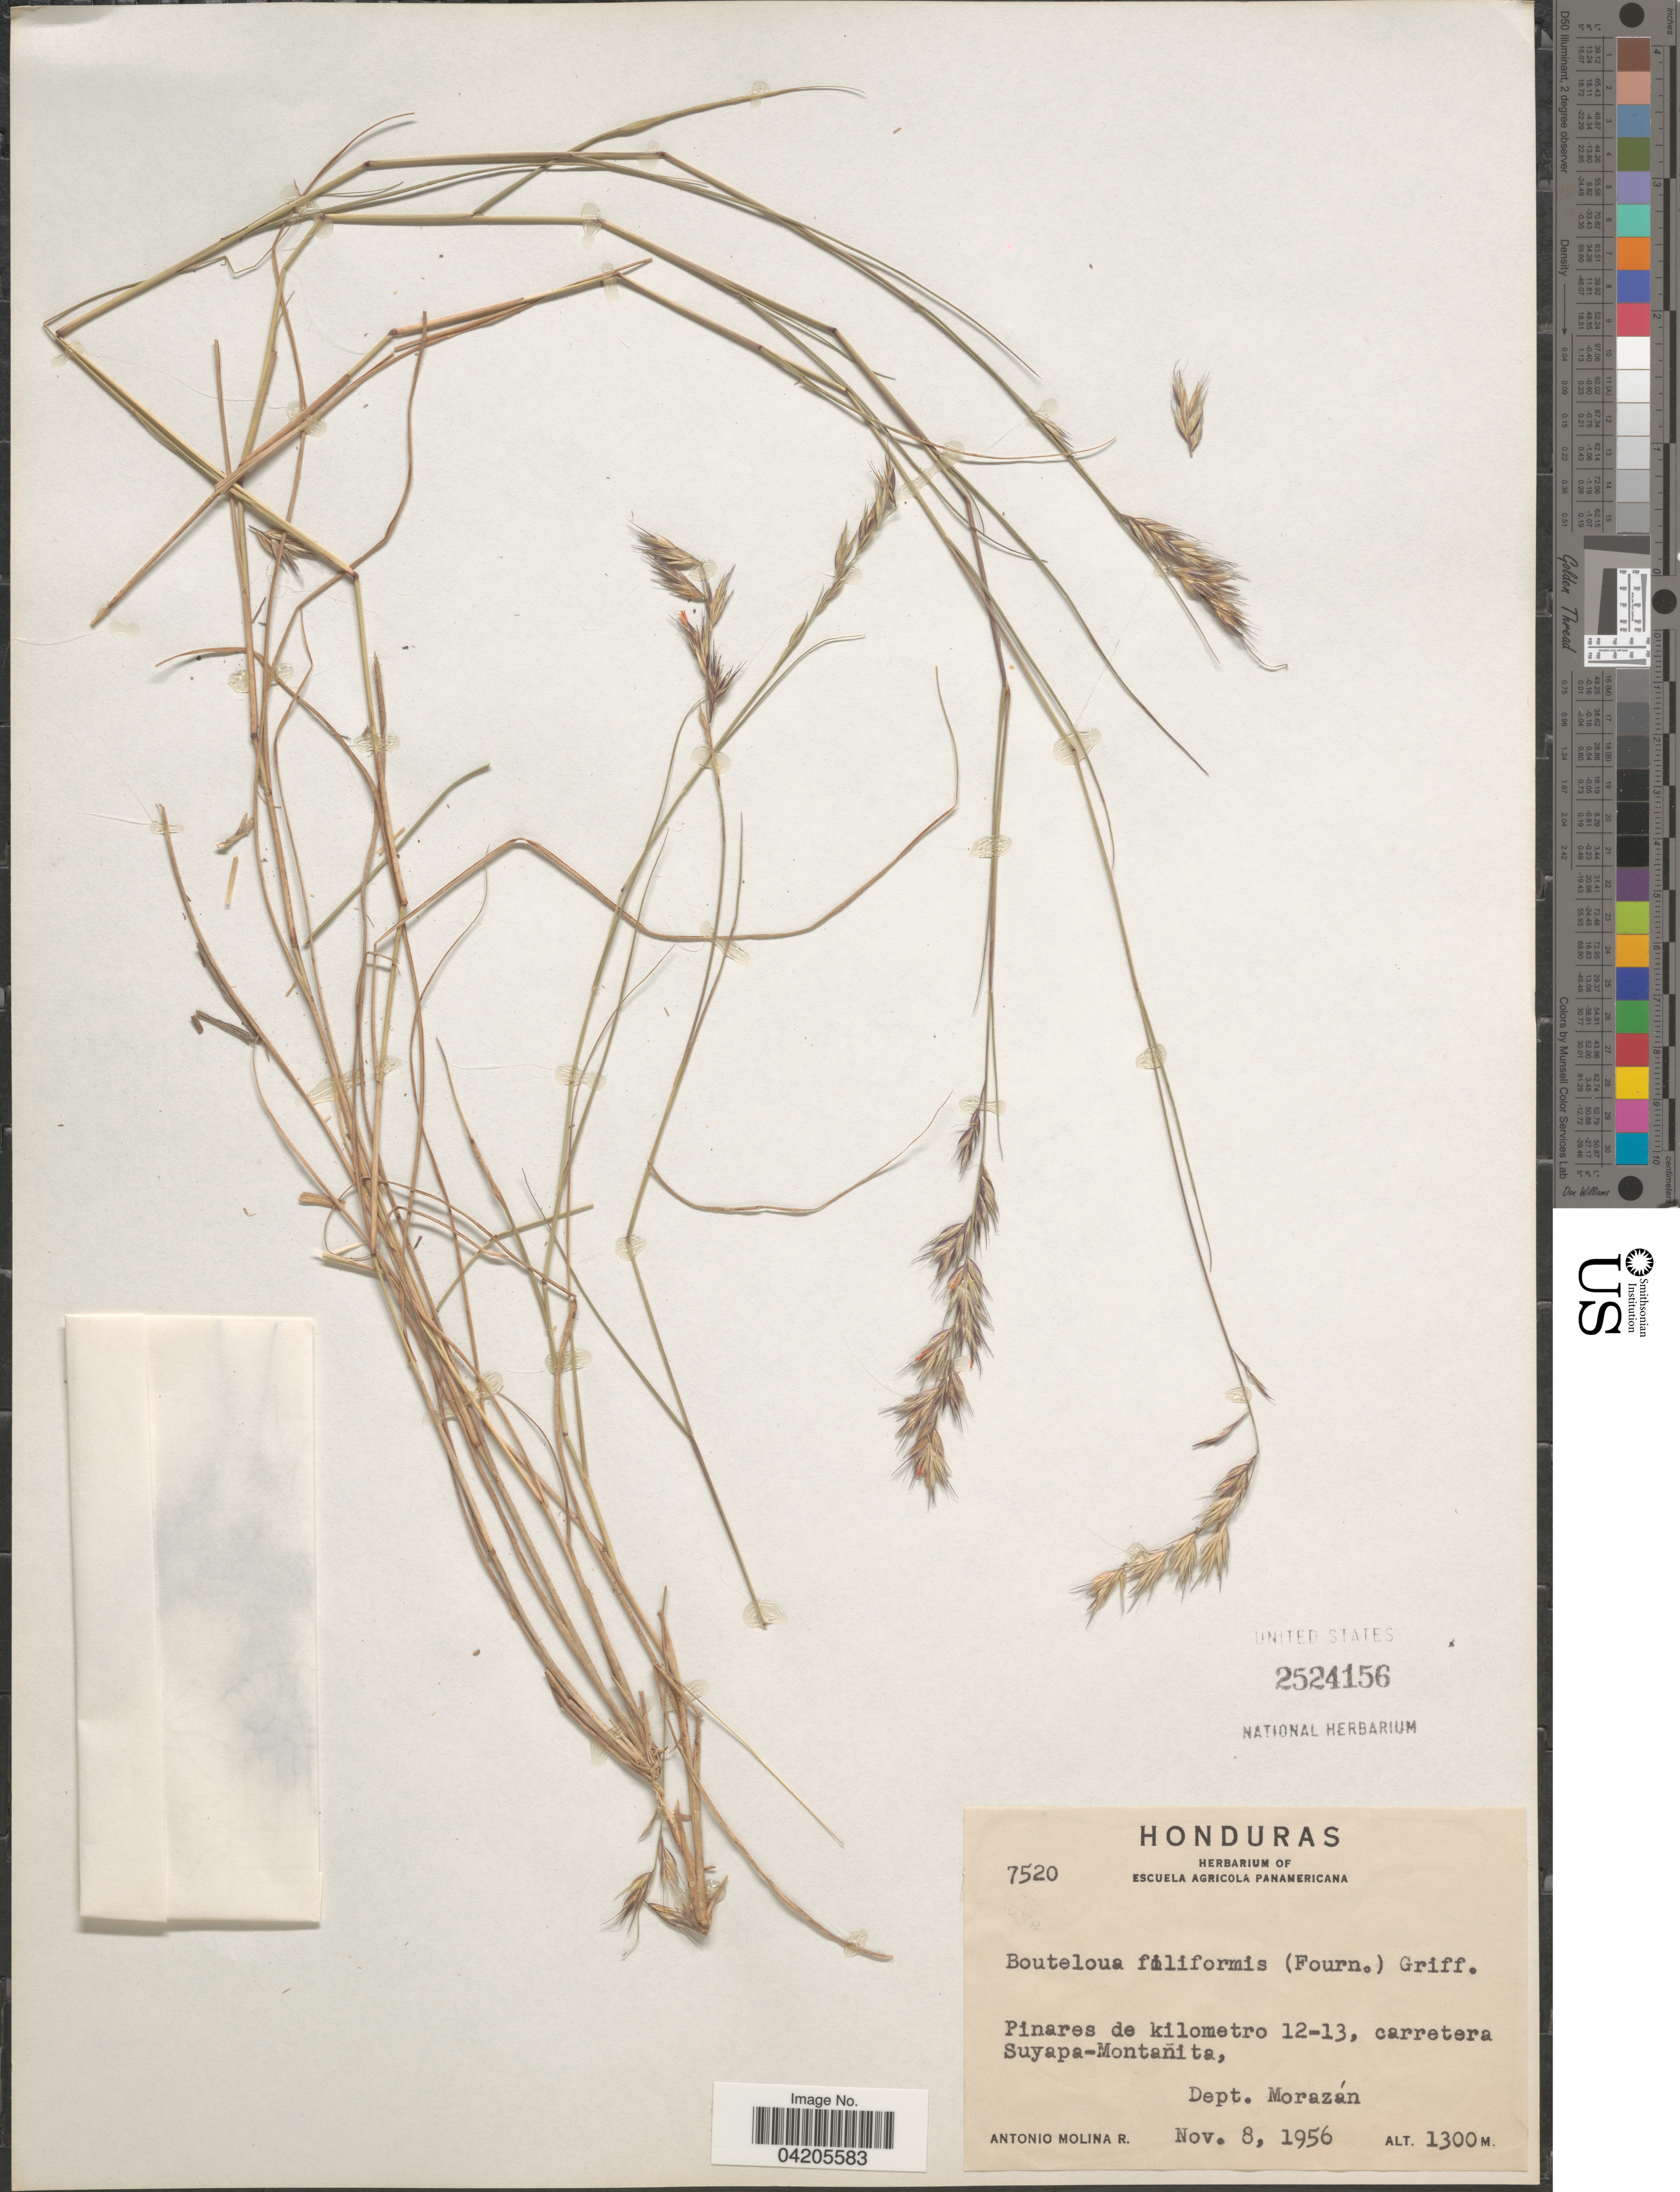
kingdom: Plantae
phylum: Tracheophyta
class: Liliopsida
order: Poales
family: Poaceae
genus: Bouteloua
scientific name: Bouteloua repens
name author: (Kunth) Scribn. & Merr.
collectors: A. Molina R.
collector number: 7520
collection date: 1956-11-08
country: Honduras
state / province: Fco. Morazán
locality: Pinares de kilometro 12-13, carretera Suyapa-Montañita, Dept. Morazán.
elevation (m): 1300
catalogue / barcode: US 2524156